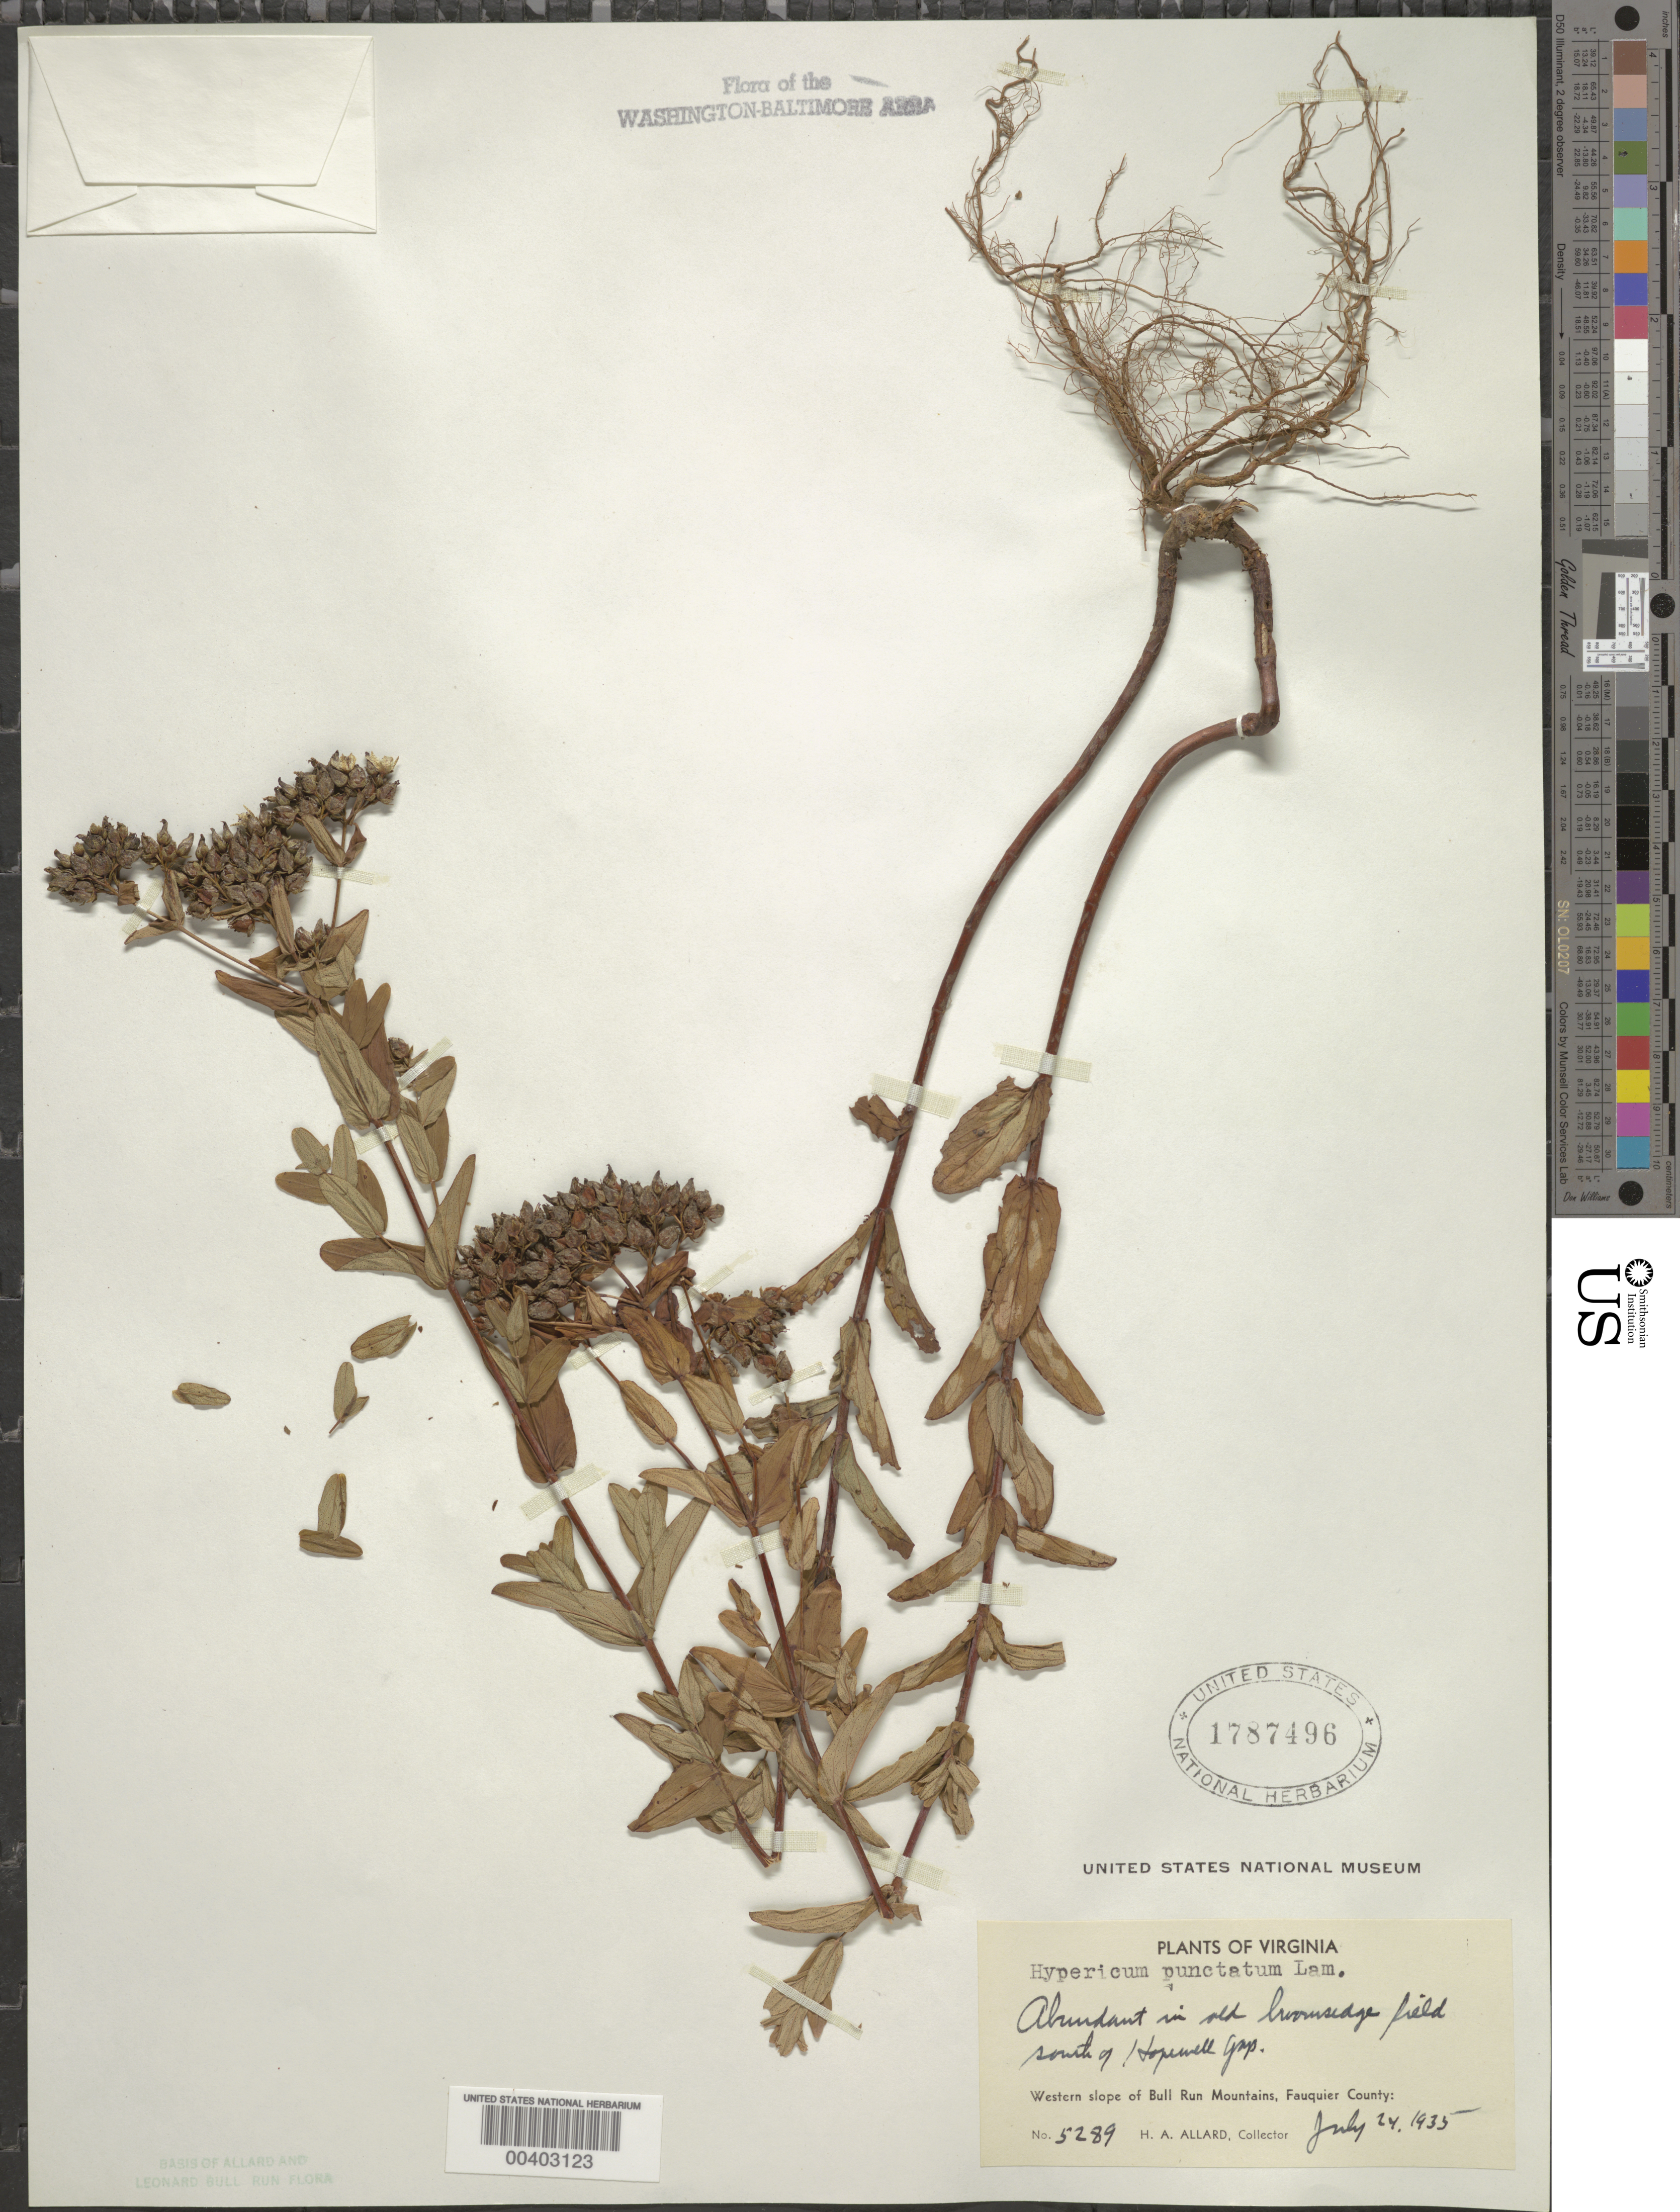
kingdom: Plantae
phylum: Tracheophyta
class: Magnoliopsida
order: Malpighiales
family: Hypericaceae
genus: Hypericum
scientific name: Hypericum punctatum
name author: Lam.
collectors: H. A. Allard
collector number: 5289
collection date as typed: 24 Jul 1935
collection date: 1935-07-24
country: United States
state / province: Virginia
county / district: Fauquier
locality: South of Hopewell Gap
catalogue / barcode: US 1787496